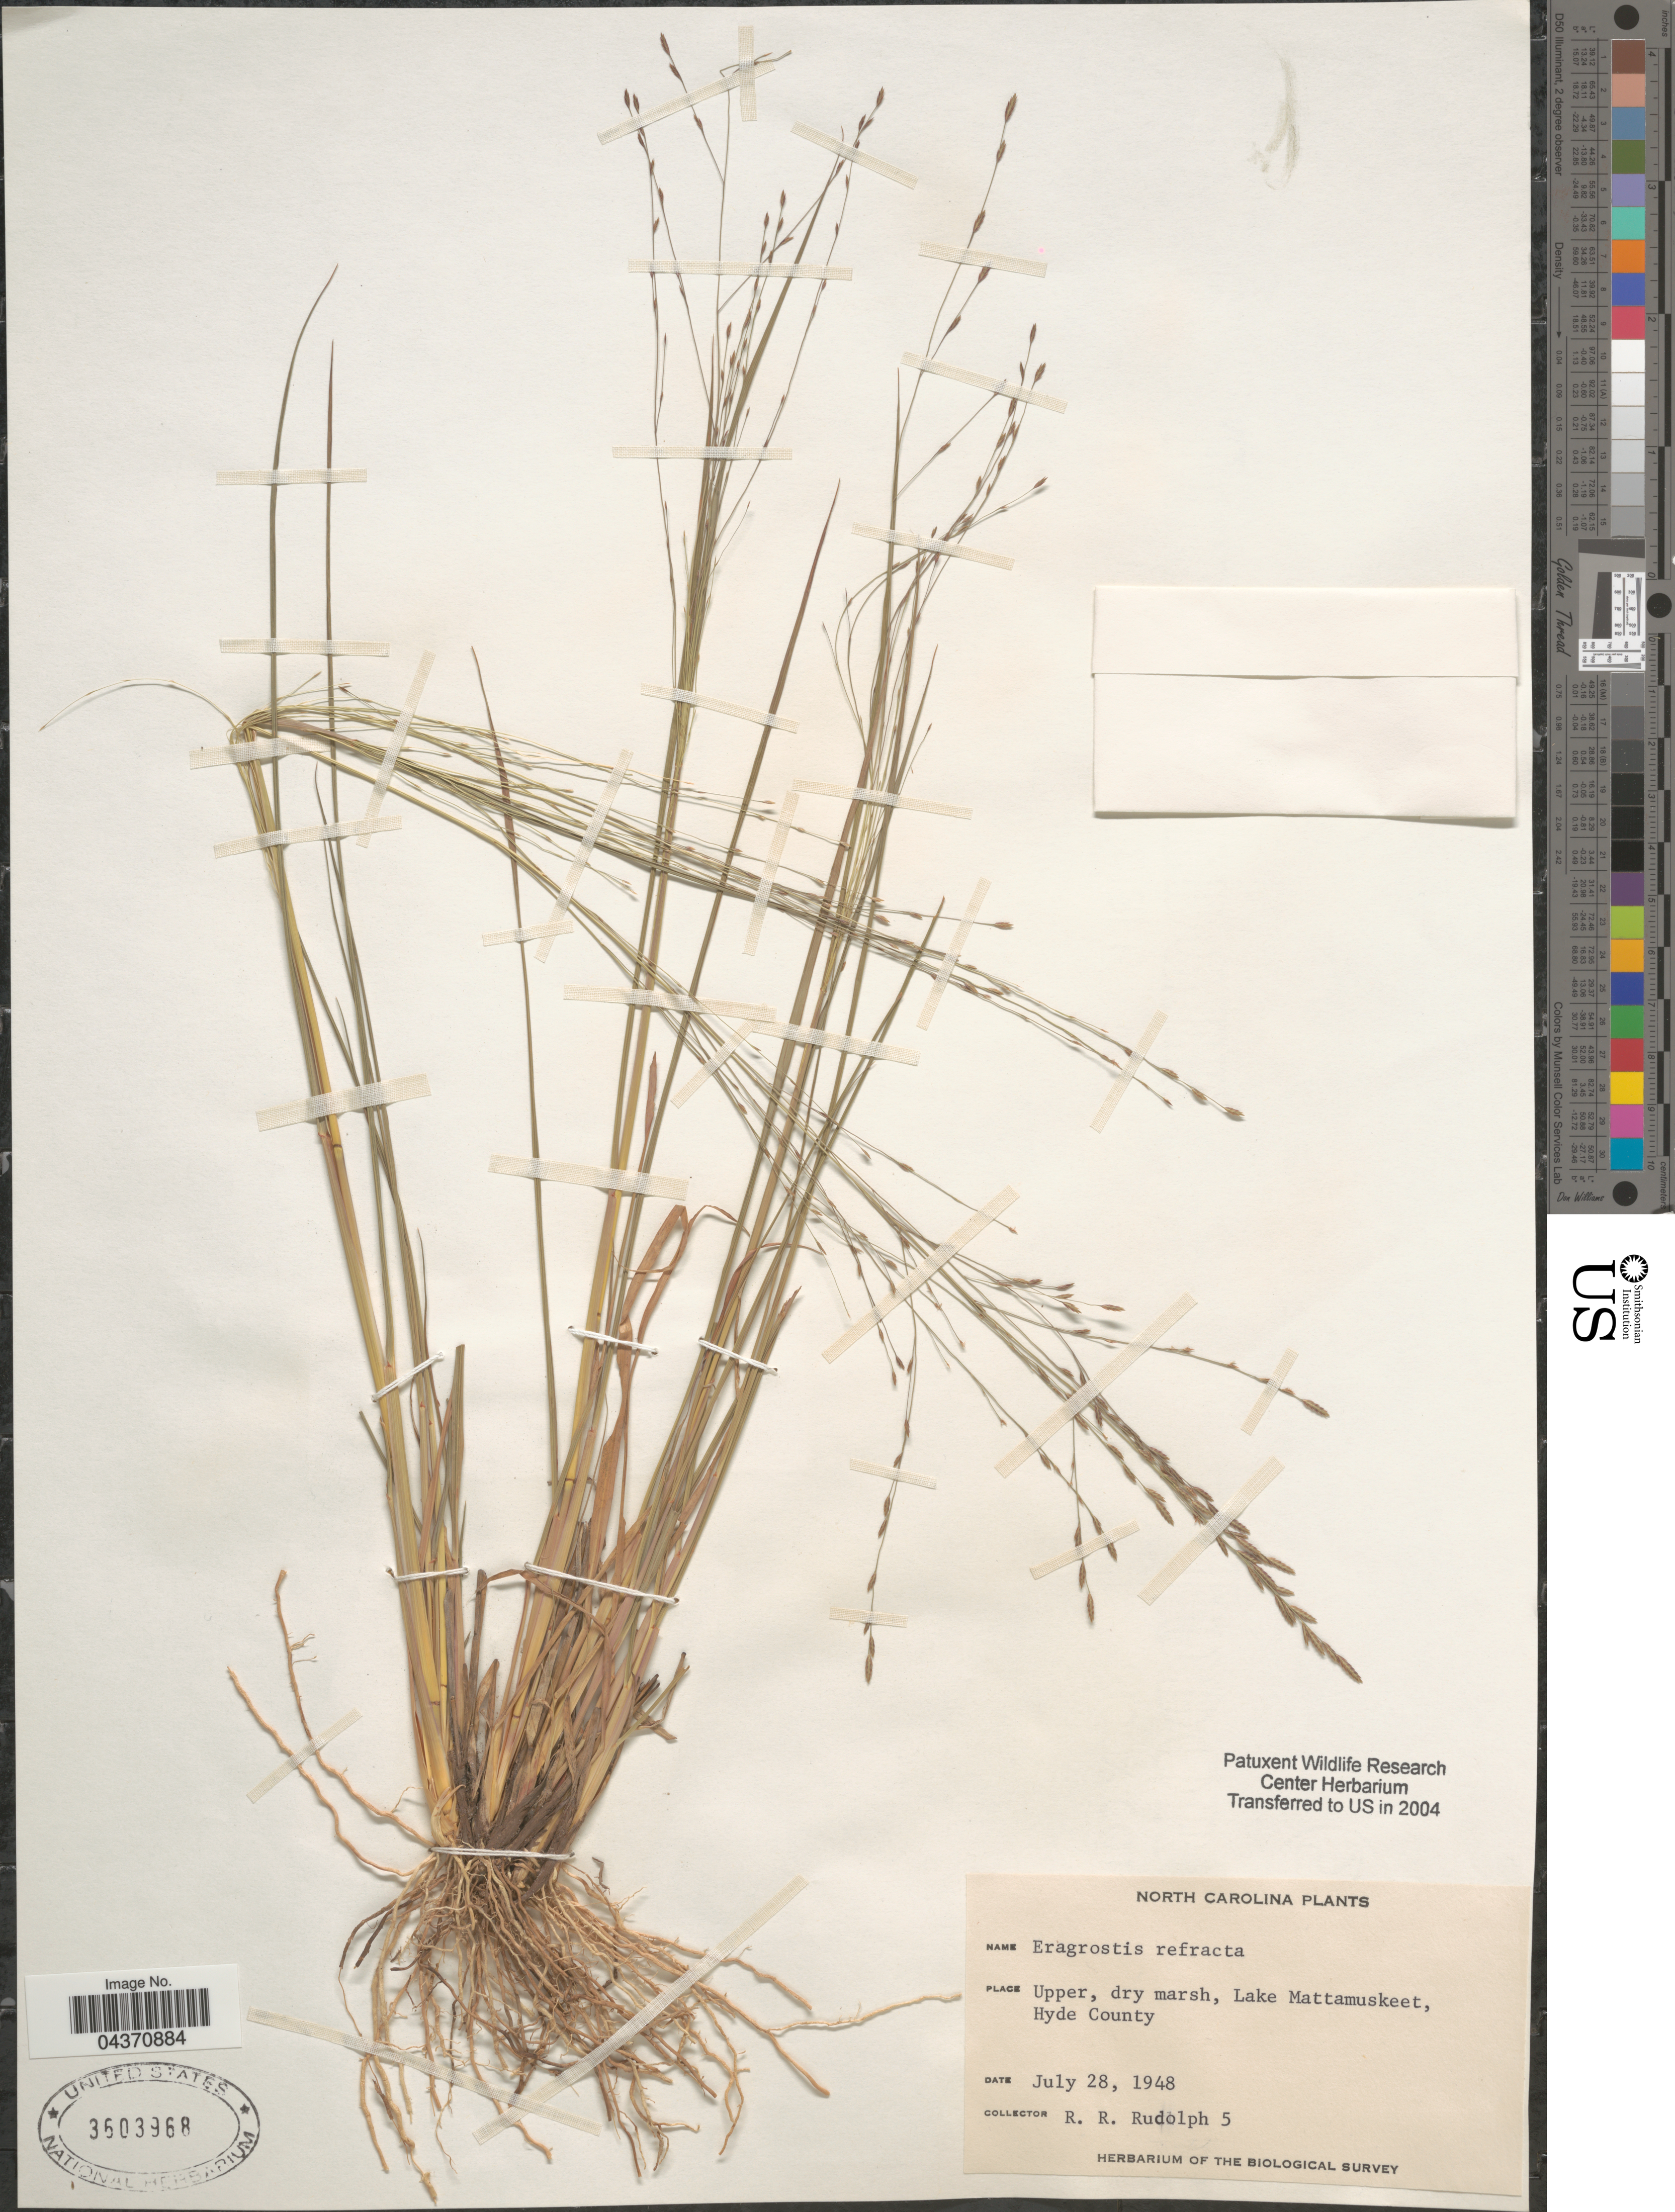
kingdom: Plantae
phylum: Tracheophyta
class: Liliopsida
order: Poales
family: Poaceae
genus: Eragrostis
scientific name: Eragrostis refracta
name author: (Muhl.) Scribn.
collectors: R. Rudolph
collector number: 5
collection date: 1948-07-28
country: United States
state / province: North Carolina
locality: Upper, dry marsh, Lake Mattamuskeet, Hyde County. The Biological Survey.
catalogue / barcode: US 3603968